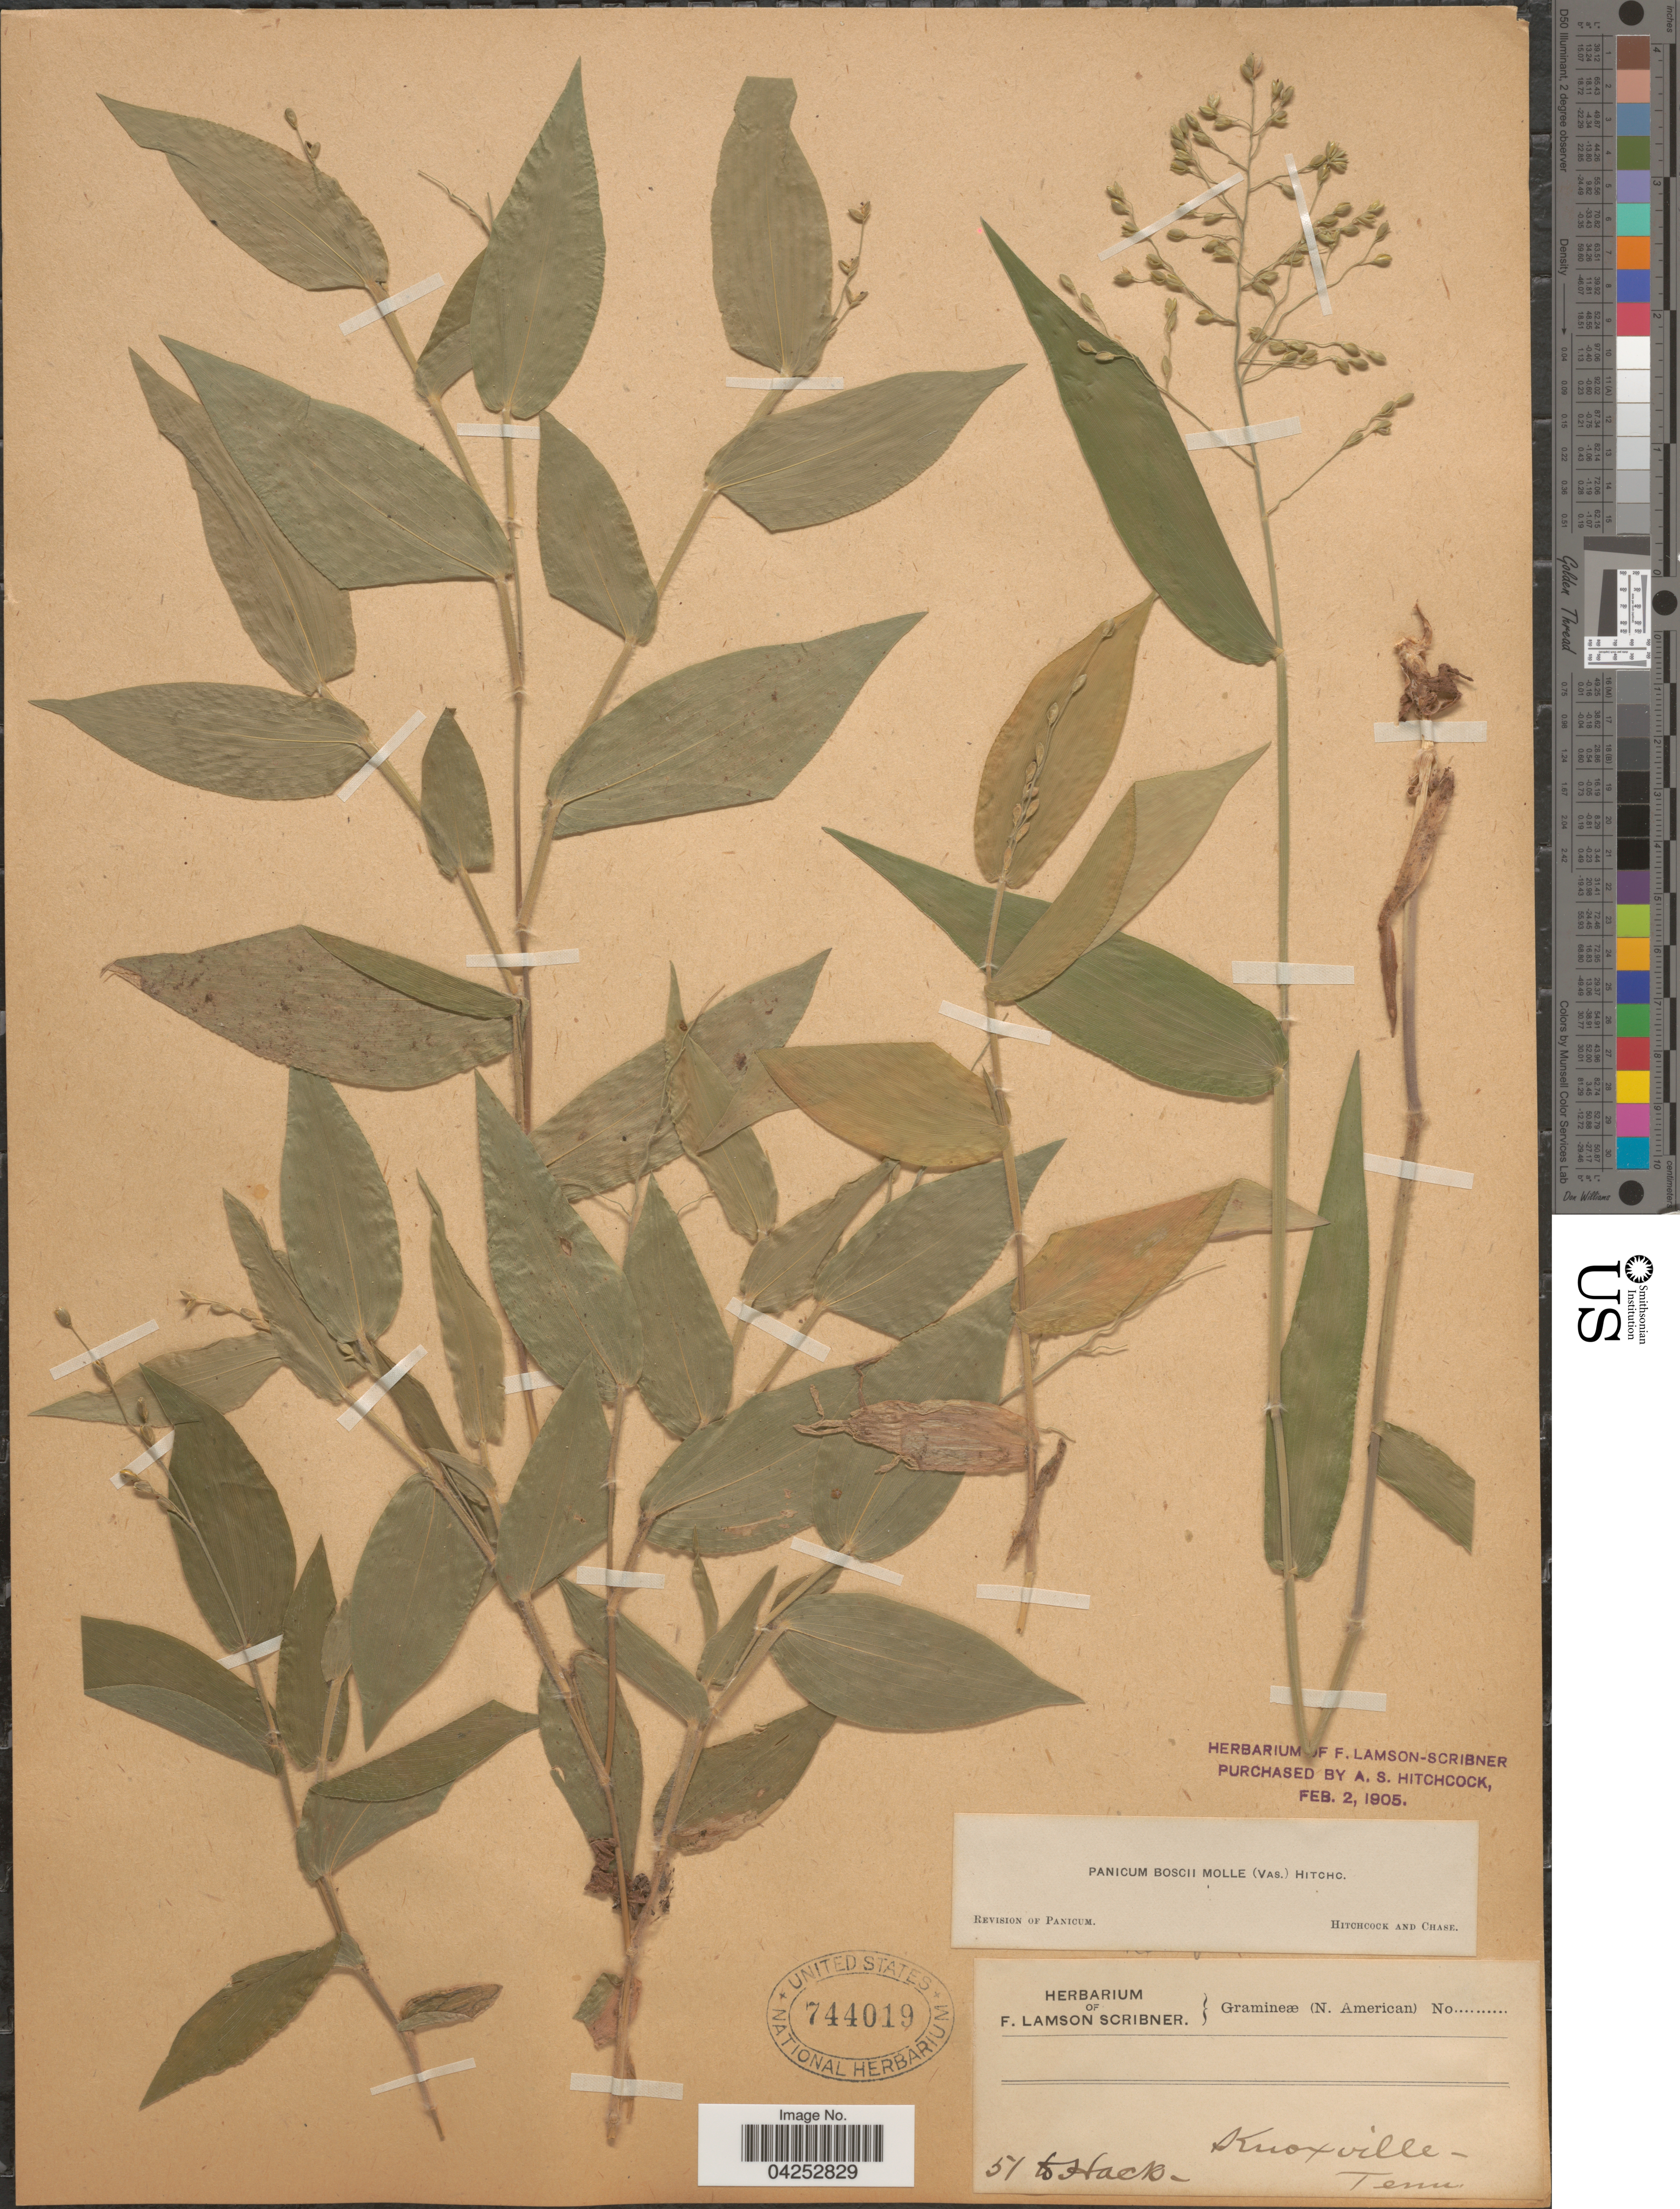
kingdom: Plantae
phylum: Tracheophyta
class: Liliopsida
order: Poales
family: Poaceae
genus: Dichanthelium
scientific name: Dichanthelium boscii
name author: (Poir.) Gould & C.A. Clark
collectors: K. Hack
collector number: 51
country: United States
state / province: Tennessee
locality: Knoxville.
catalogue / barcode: US 744019